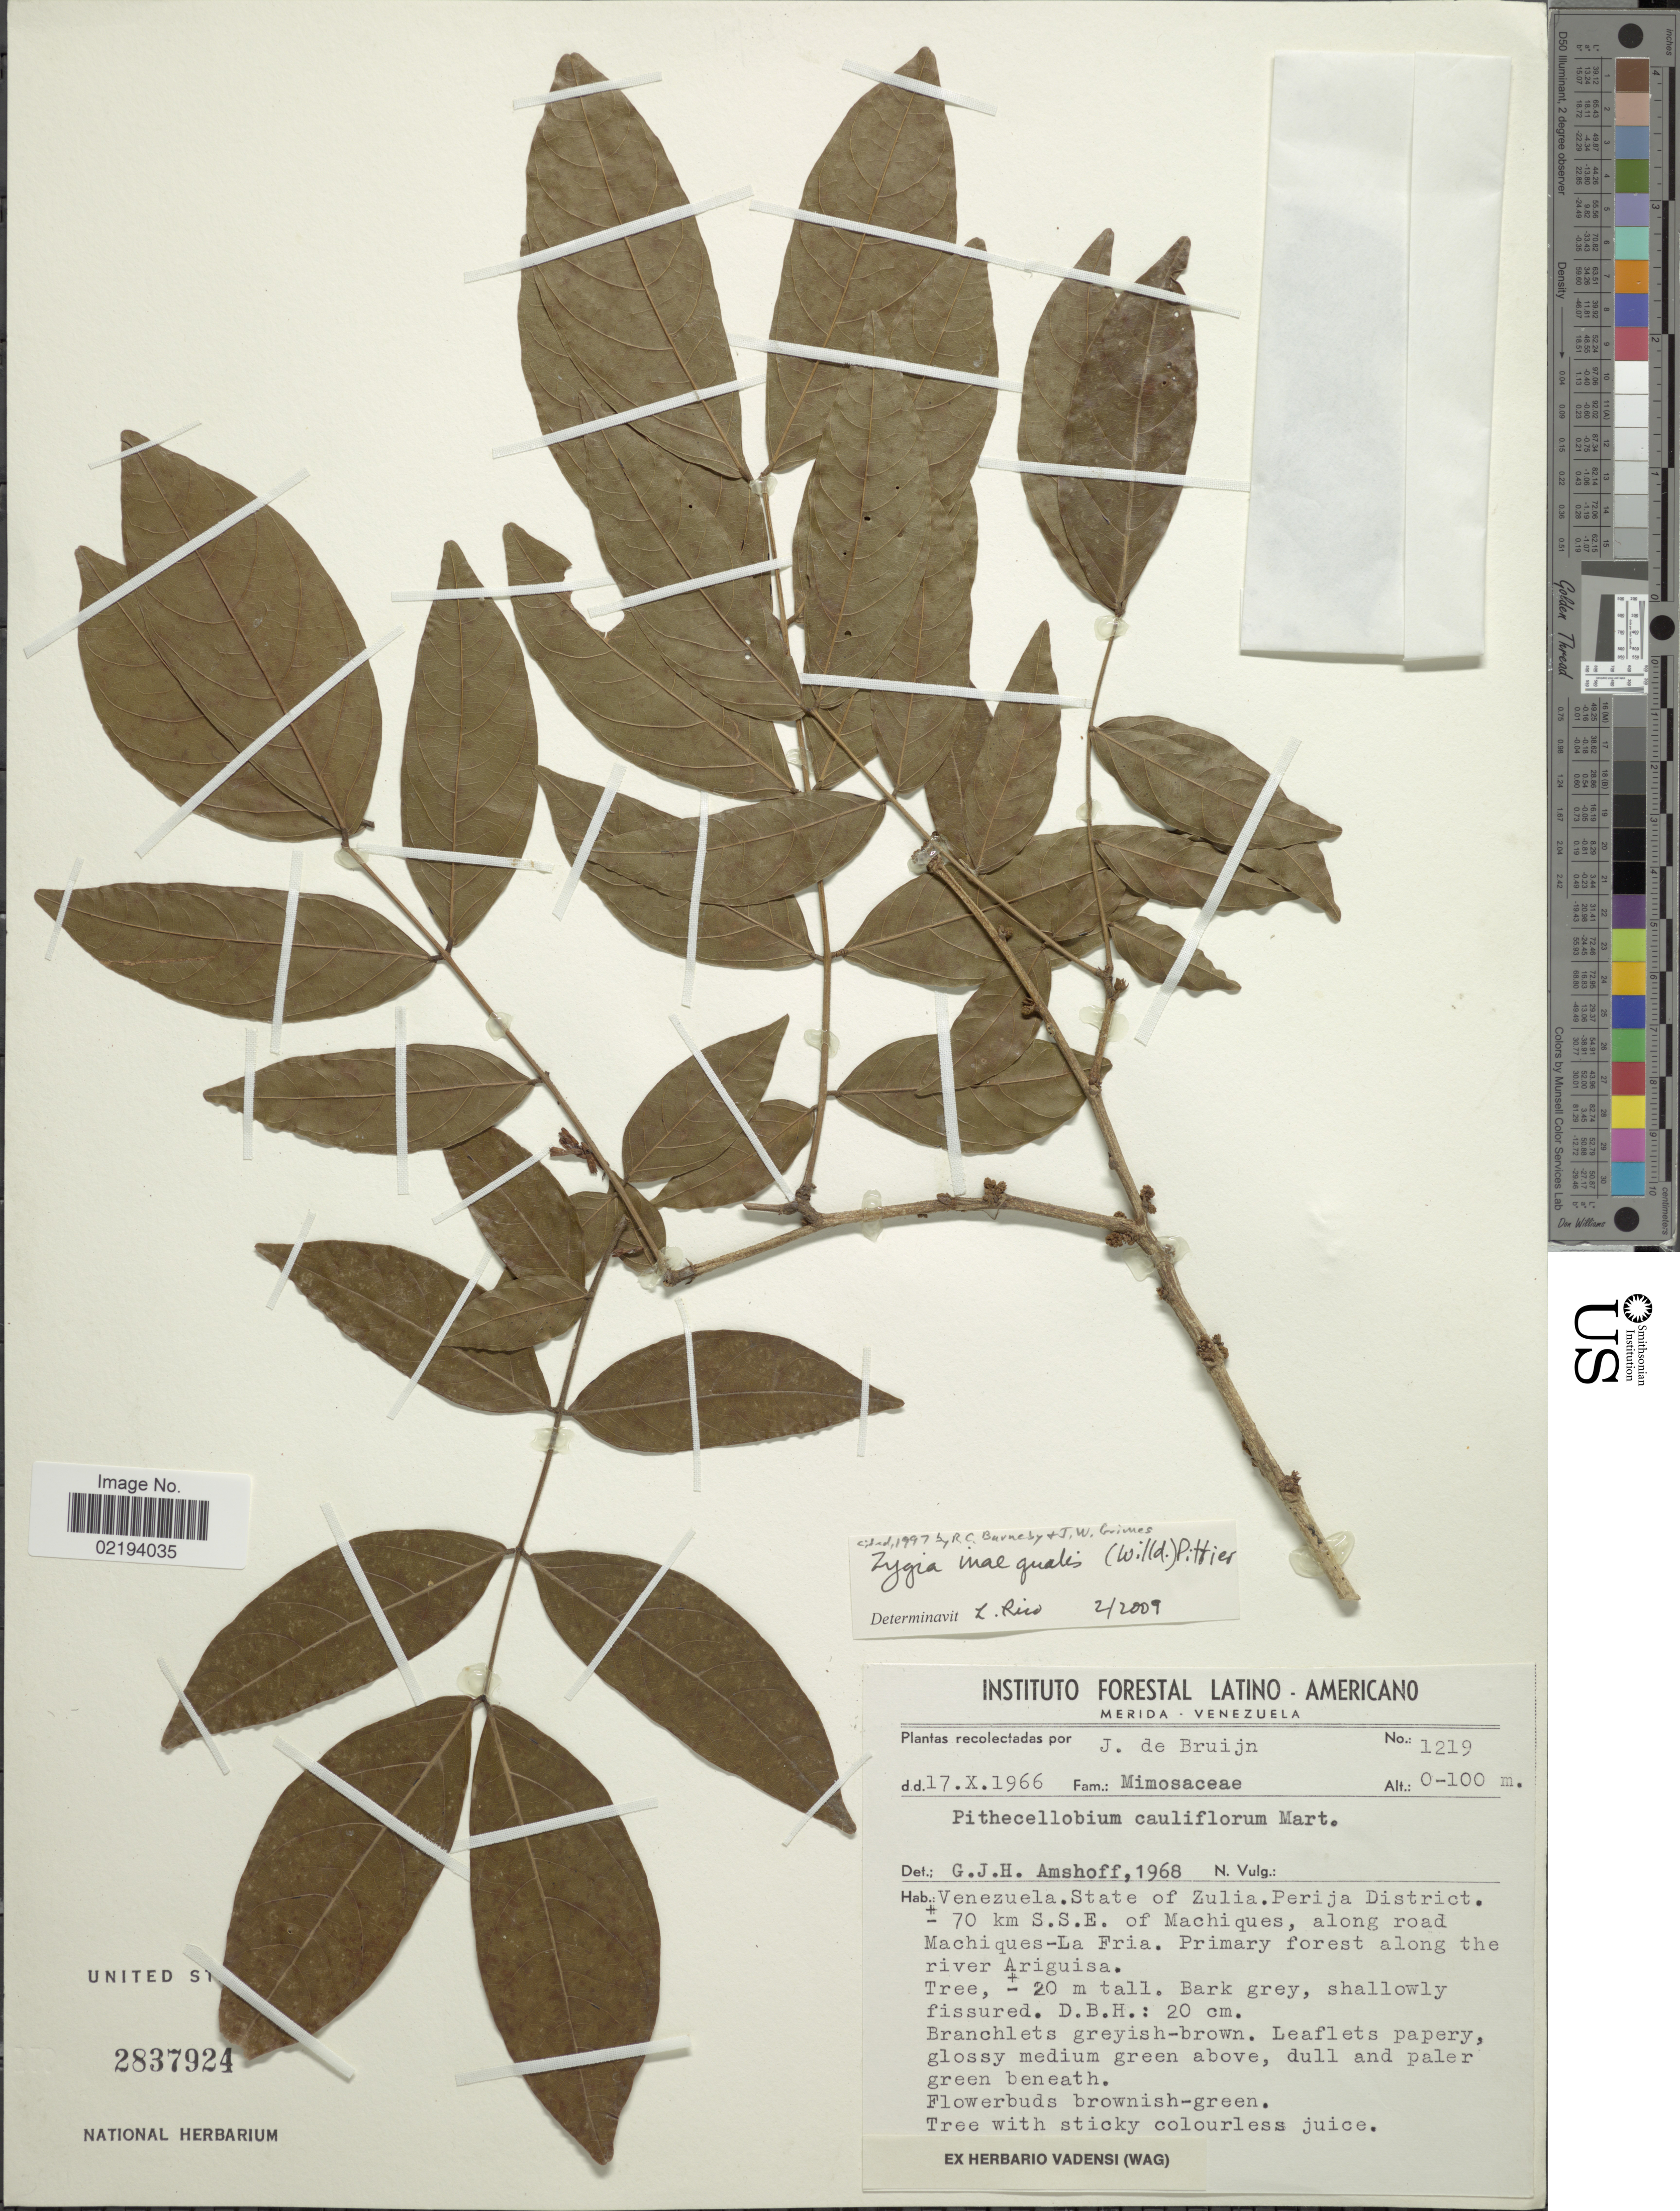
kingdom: Plantae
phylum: Tracheophyta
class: Magnoliopsida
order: Fabales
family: Fabaceae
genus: Zygia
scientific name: Zygia inaequalis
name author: (Humb. & Bonpl. ex Willd.) Pittier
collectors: J. Bruijn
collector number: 1219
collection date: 1966-10-17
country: Venezuela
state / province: Zulia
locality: Perija District. ± 70 km S.S.E. of Machiques, along road Machiques-La Fria. Primary forest along the river Ariguisa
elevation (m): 0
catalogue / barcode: US 2837924